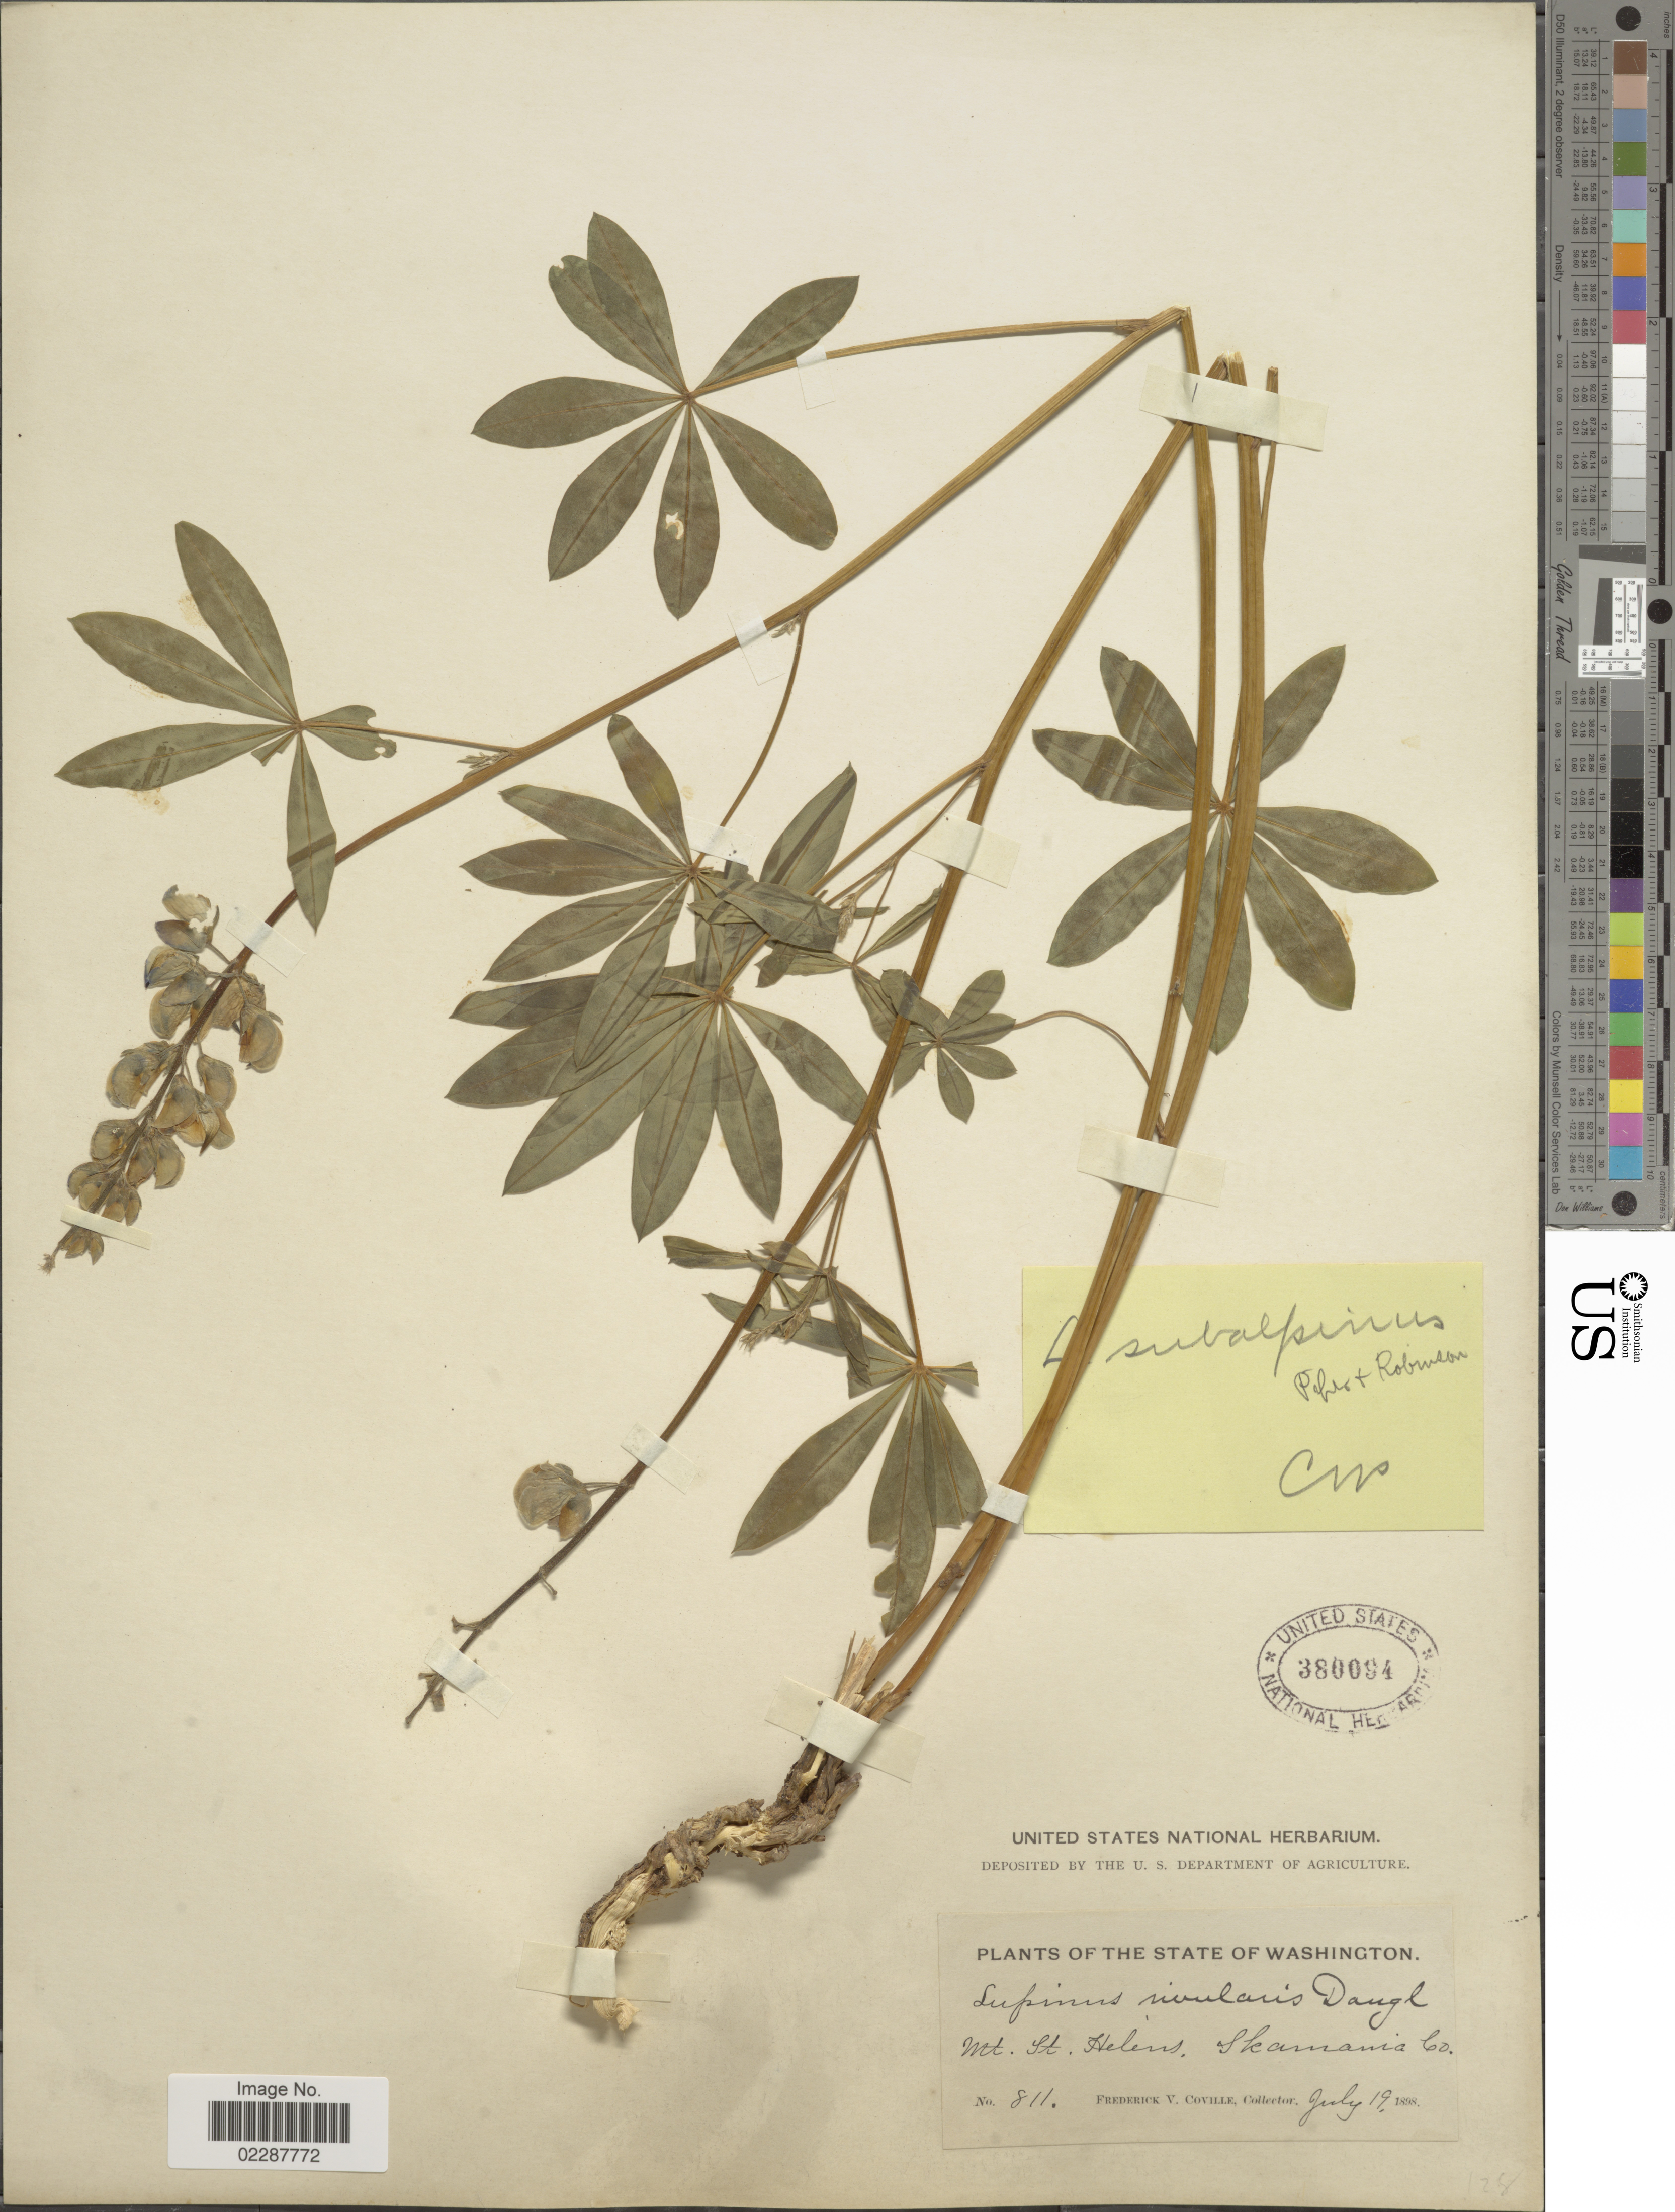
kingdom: Plantae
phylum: Tracheophyta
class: Magnoliopsida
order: Fabales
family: Fabaceae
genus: Lupinus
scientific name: Lupinus subalpinus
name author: Piper & B.L. Rob.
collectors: F. V. Coville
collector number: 811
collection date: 1898-07-19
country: United States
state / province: Washington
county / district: Skamania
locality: Mt. St. Helens. Skamania Co.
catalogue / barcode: US 380094